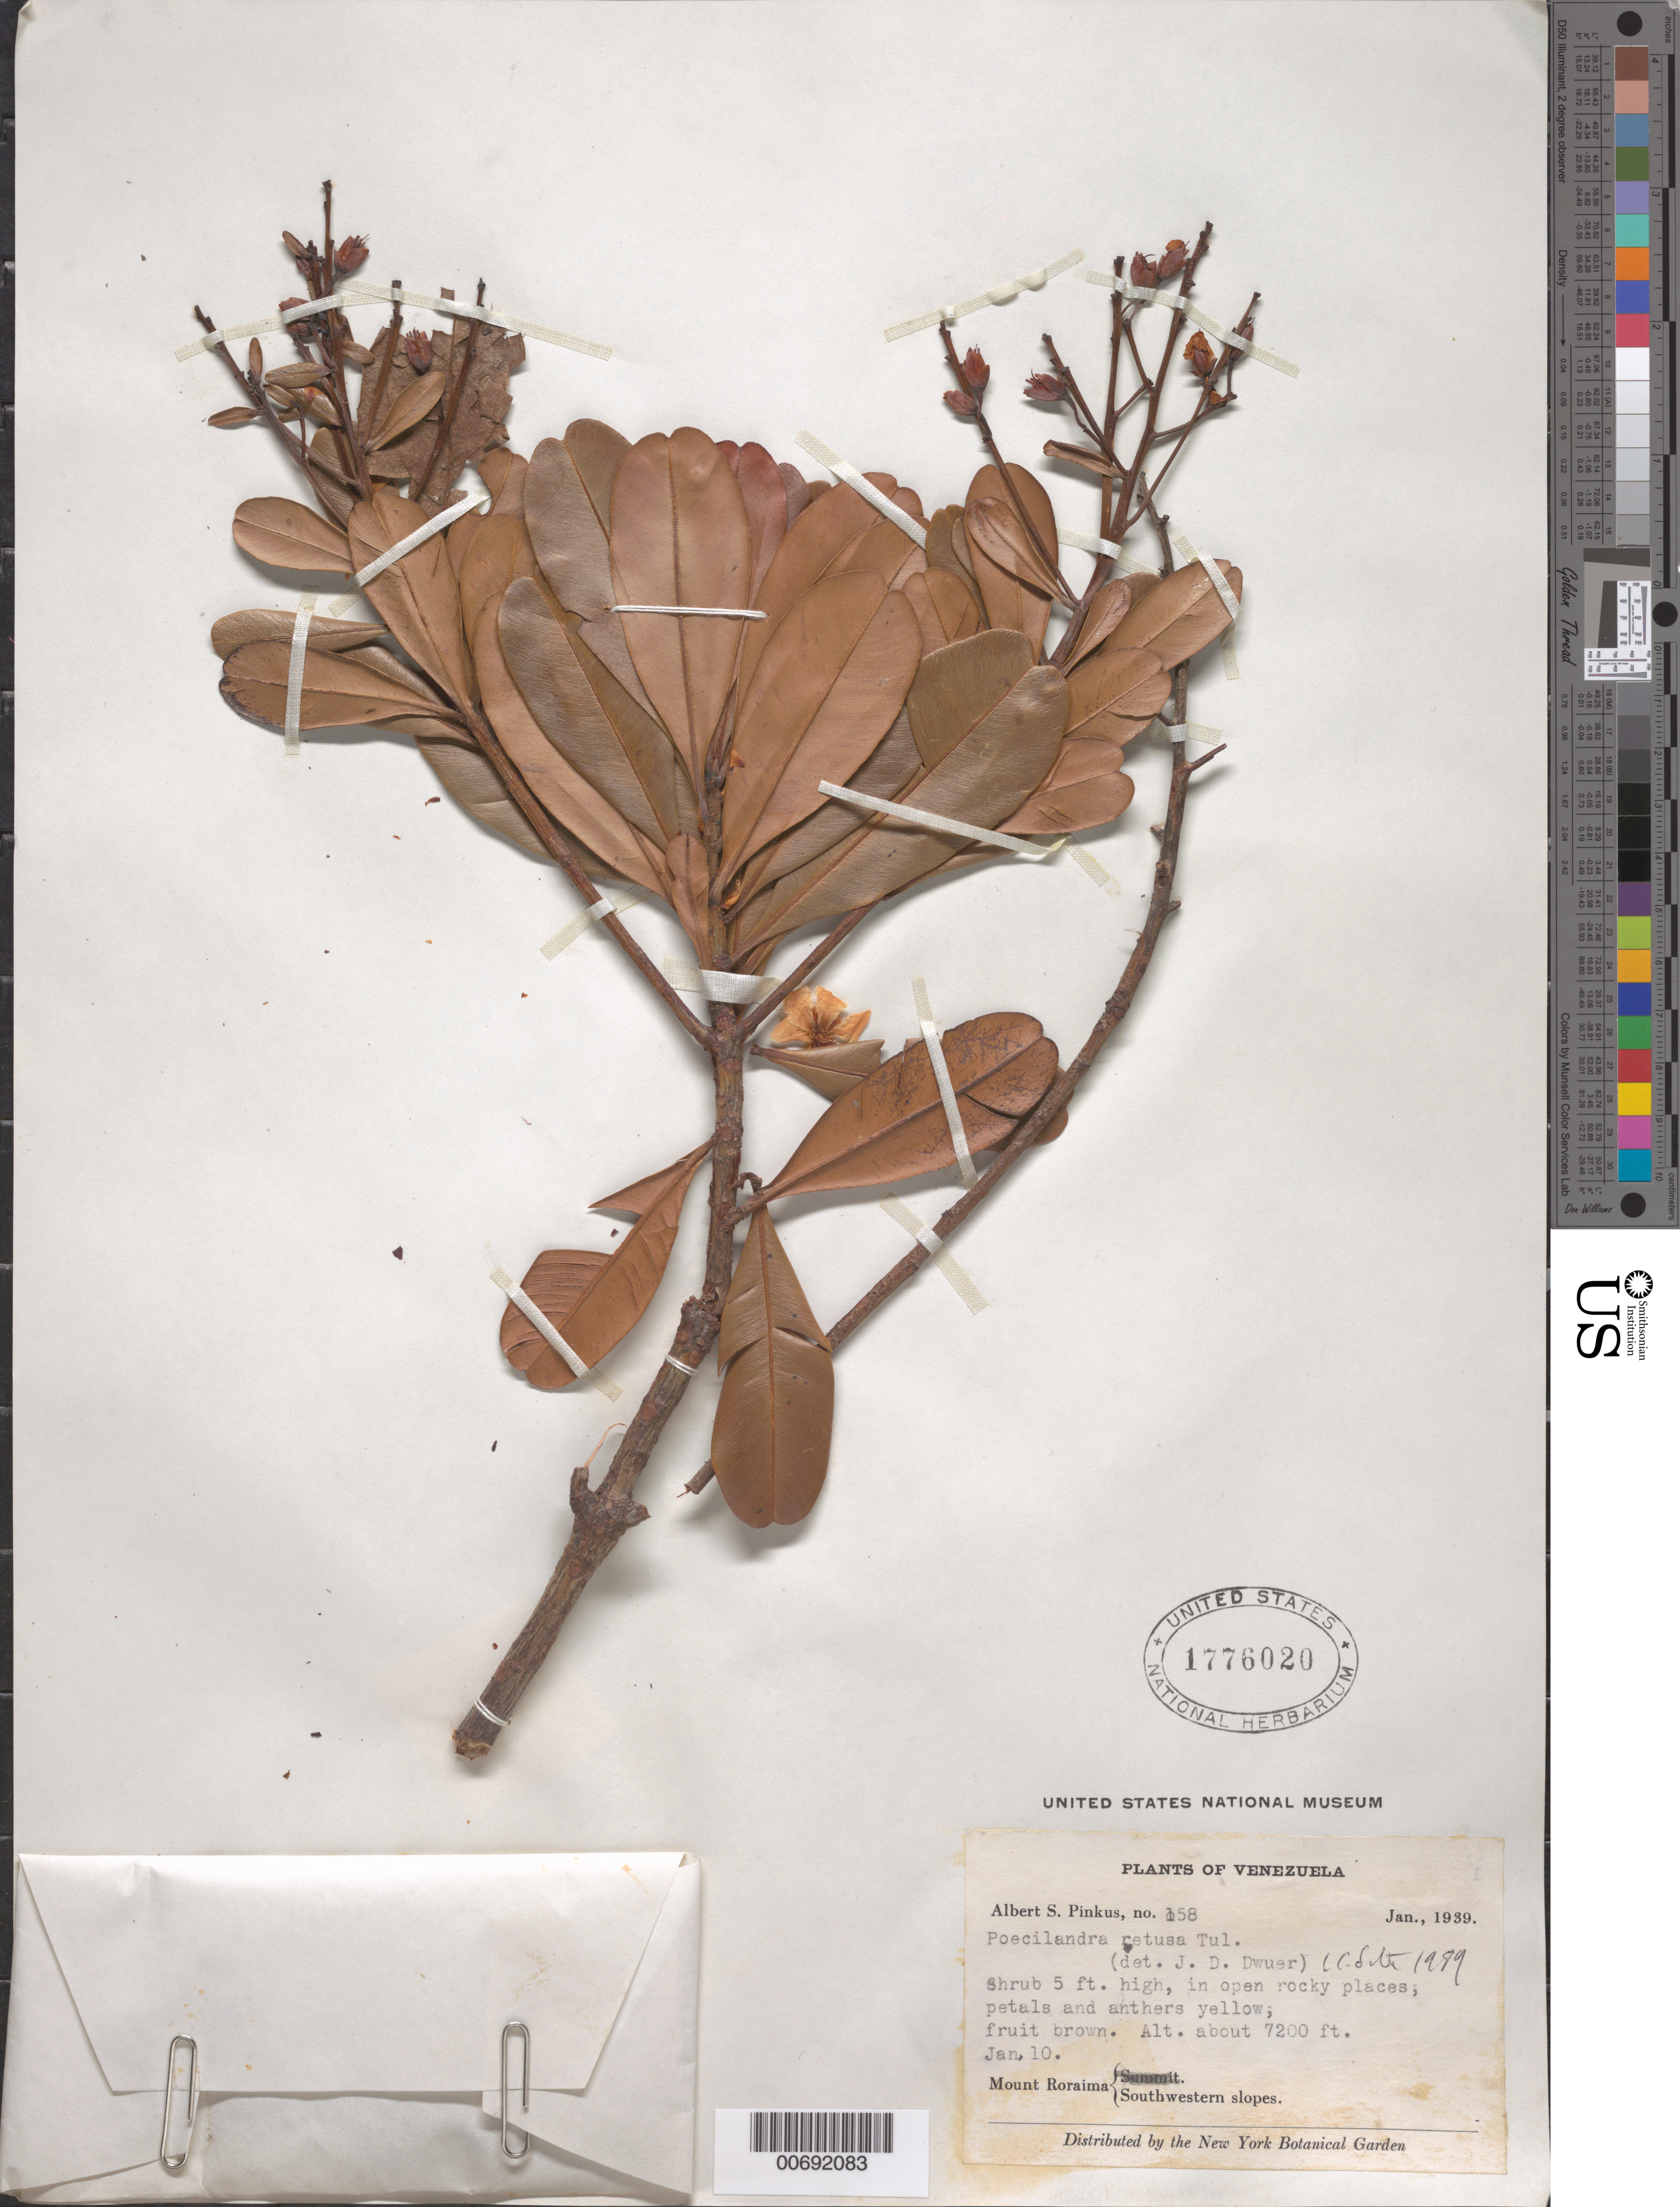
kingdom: Plantae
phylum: Tracheophyta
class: Magnoliopsida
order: Malpighiales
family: Ochnaceae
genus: Poecilandra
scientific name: Poecilandra retusa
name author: Tul.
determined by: Sastre, C. H. L.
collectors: A. Pinkus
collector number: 158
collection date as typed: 10-Jan-39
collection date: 1939-01-10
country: Venezuela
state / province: Bolívar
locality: Mt. Roraima, SW slopes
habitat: Open rocky places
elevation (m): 2286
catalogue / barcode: US 1776020